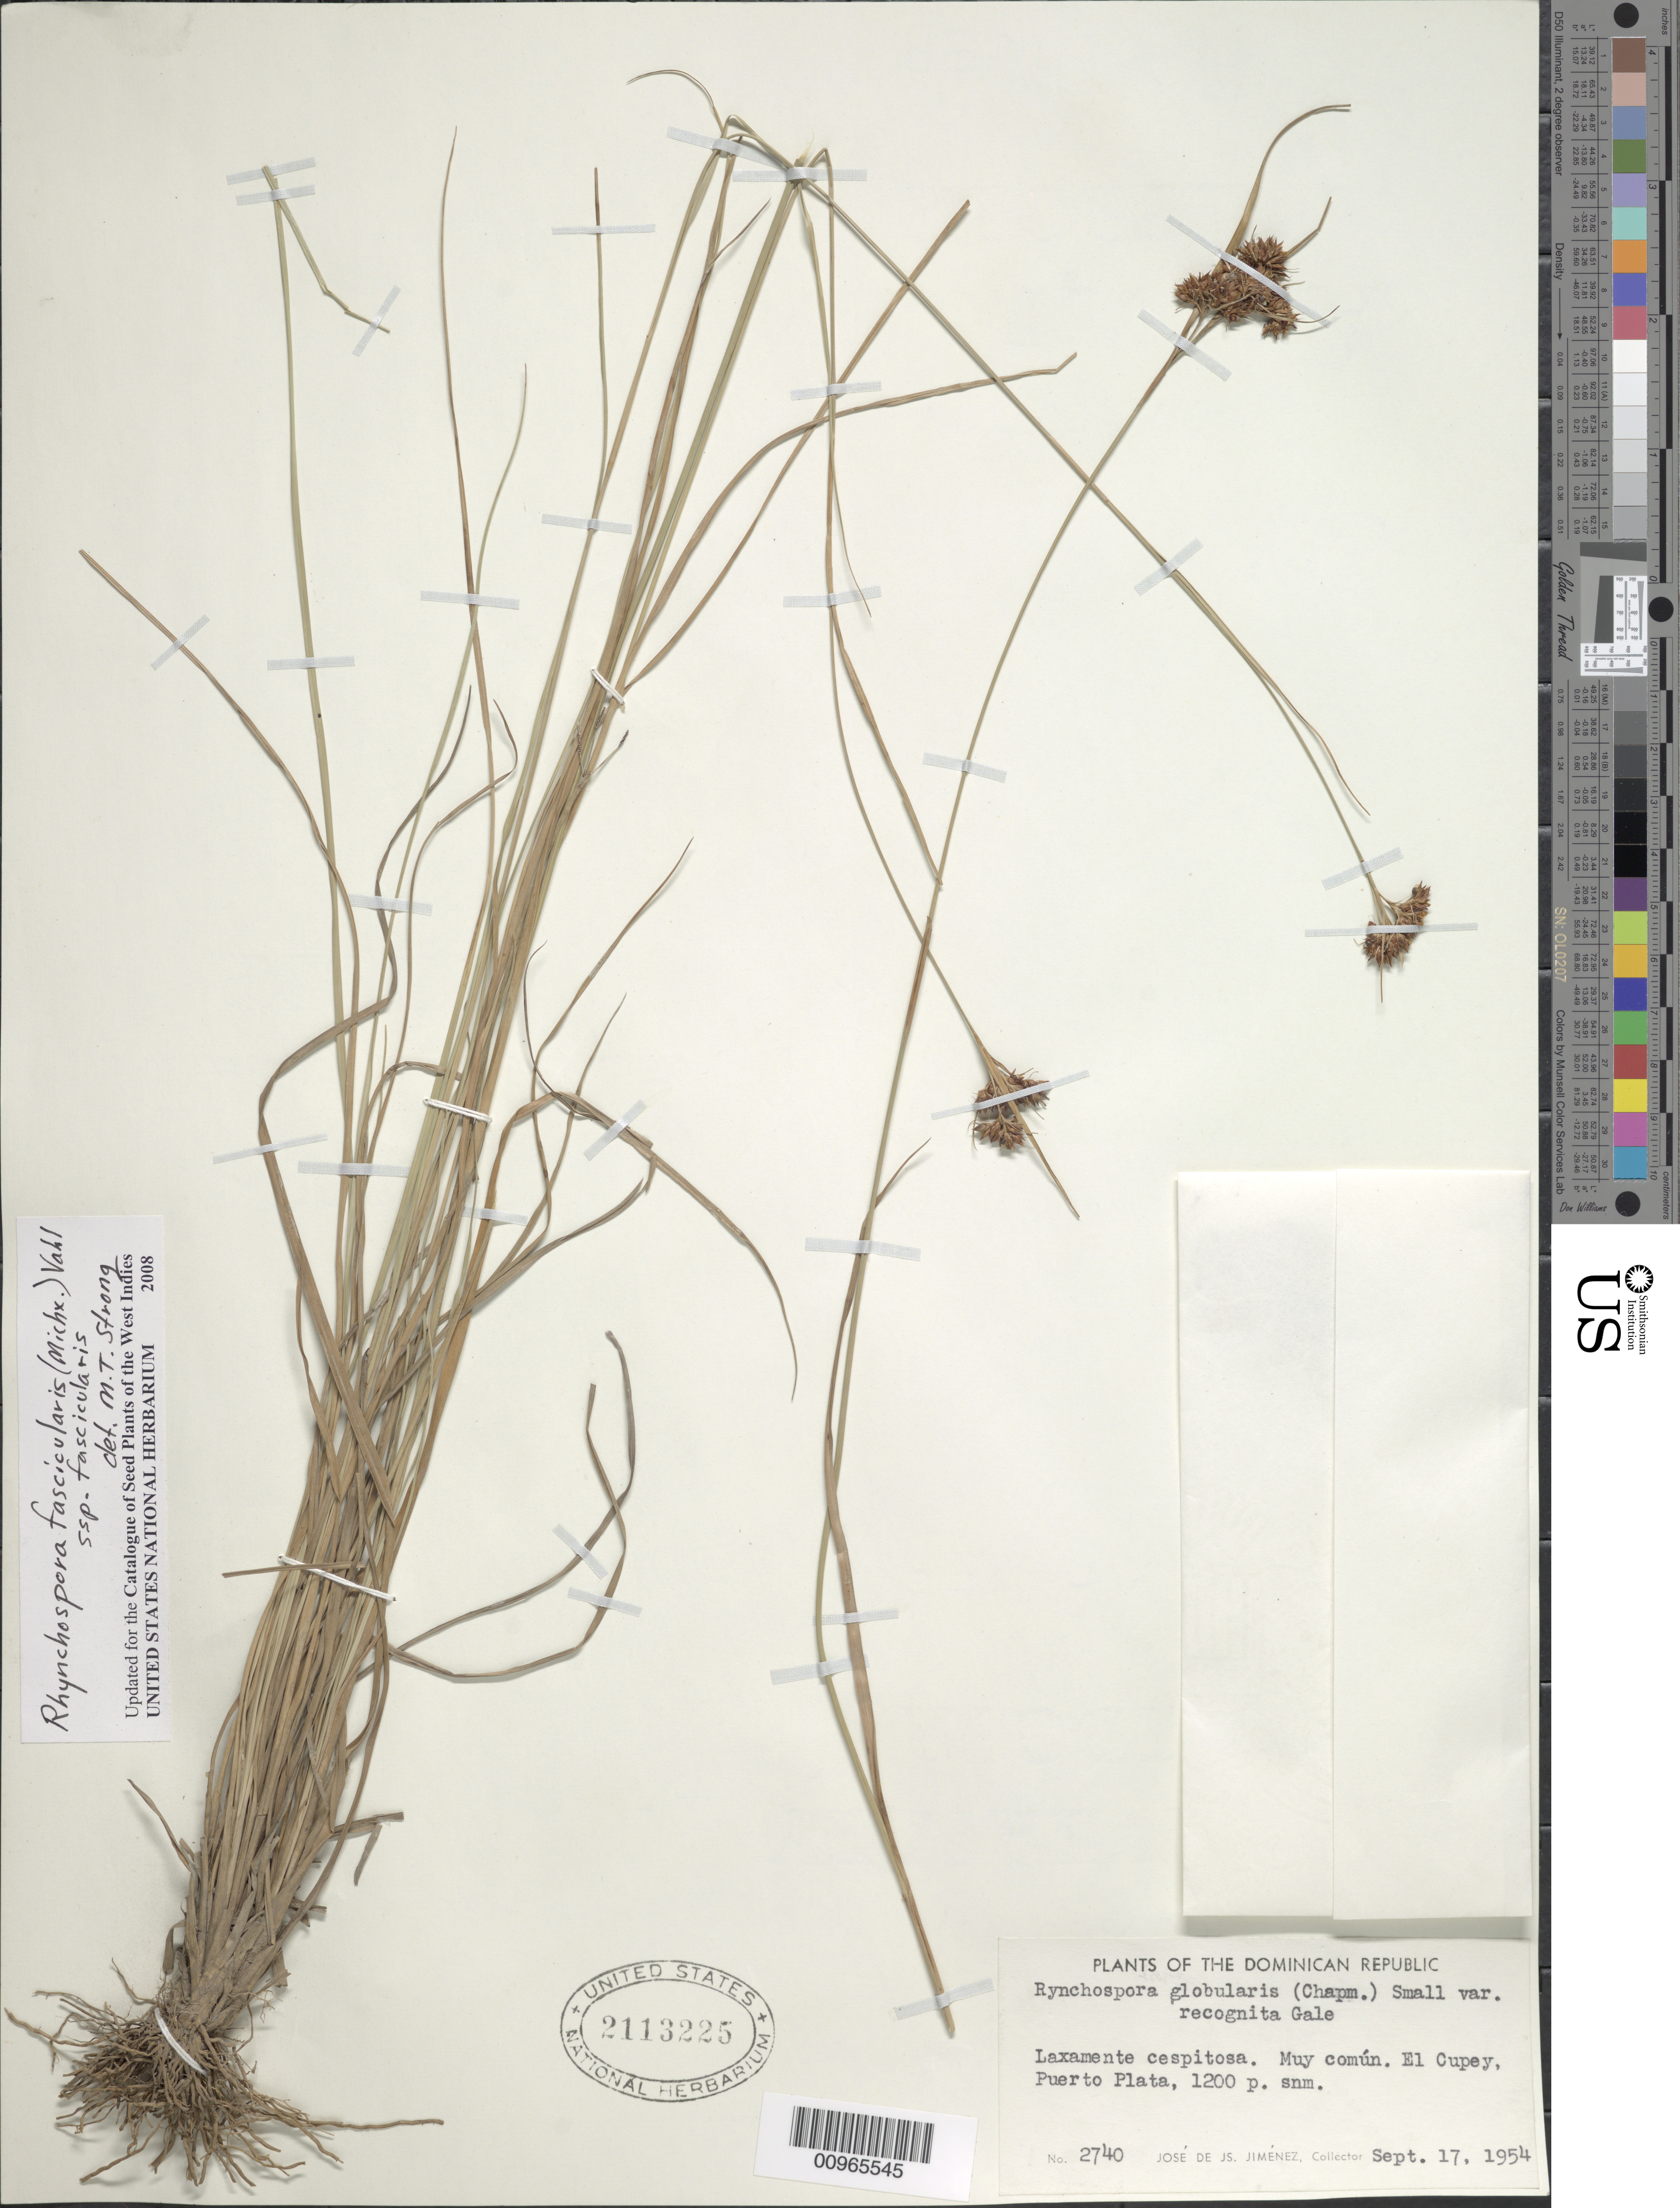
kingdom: Plantae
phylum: Tracheophyta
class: Liliopsida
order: Poales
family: Cyperaceae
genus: Rhynchospora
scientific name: Rhynchospora fascicularis subsp. fascicularis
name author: (Michx.) Vahl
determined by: Strong, M. T., (US), Smithsonian Institution - National Museum of Natural History (UNITED STATES)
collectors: J. J. Jiménez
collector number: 2740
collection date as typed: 17 Sep 1954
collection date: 1954-09-17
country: Dominican Republic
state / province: Puerto Plata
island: Hispaniola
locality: El Cupey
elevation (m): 1200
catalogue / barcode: US 2113225